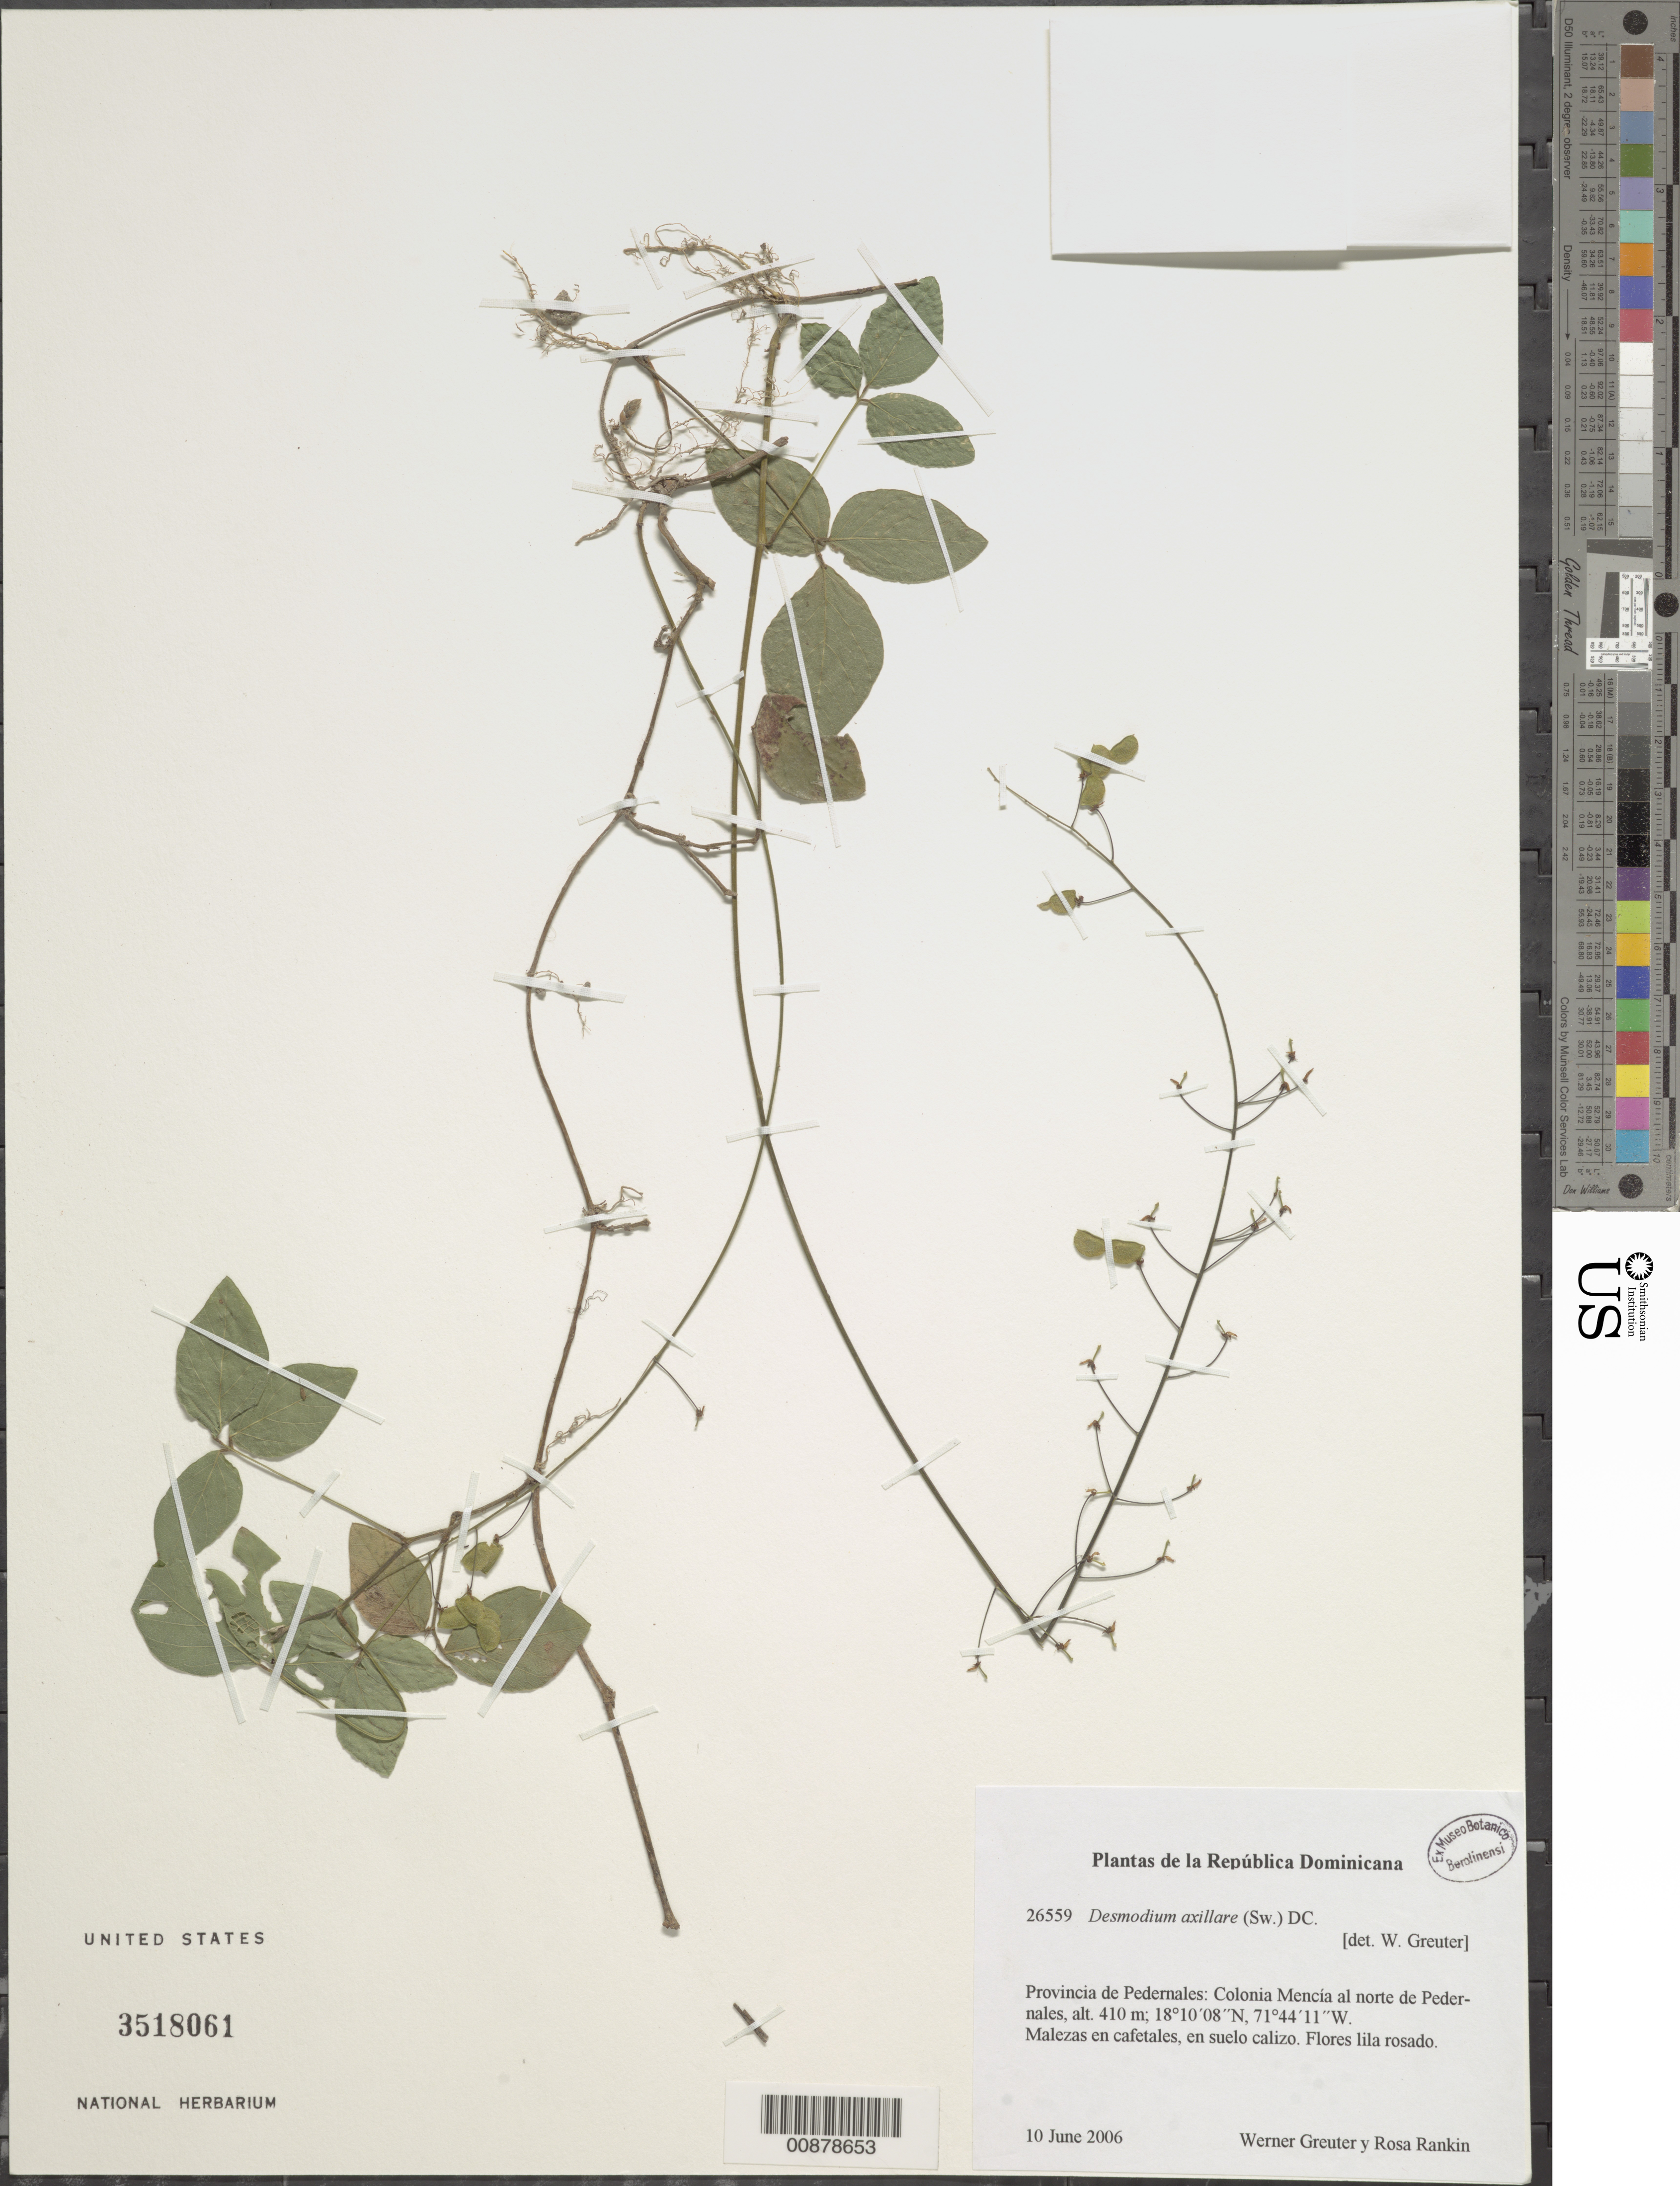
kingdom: Plantae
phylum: Tracheophyta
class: Magnoliopsida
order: Fabales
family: Fabaceae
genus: Desmodium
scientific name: Desmodium axillare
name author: (Sw.) DC.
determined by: Greuter, W.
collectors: W. Greuter & R. Rankin Rodriguez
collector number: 26559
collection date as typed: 10 Jun 2006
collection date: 2006-06-10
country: Dominican Republic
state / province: Pedernales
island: Hispaniola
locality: Colonia Mencía al norte de Pedernales.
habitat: Malezas en cafetales, en suelo calizo.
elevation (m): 410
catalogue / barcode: US 3518061